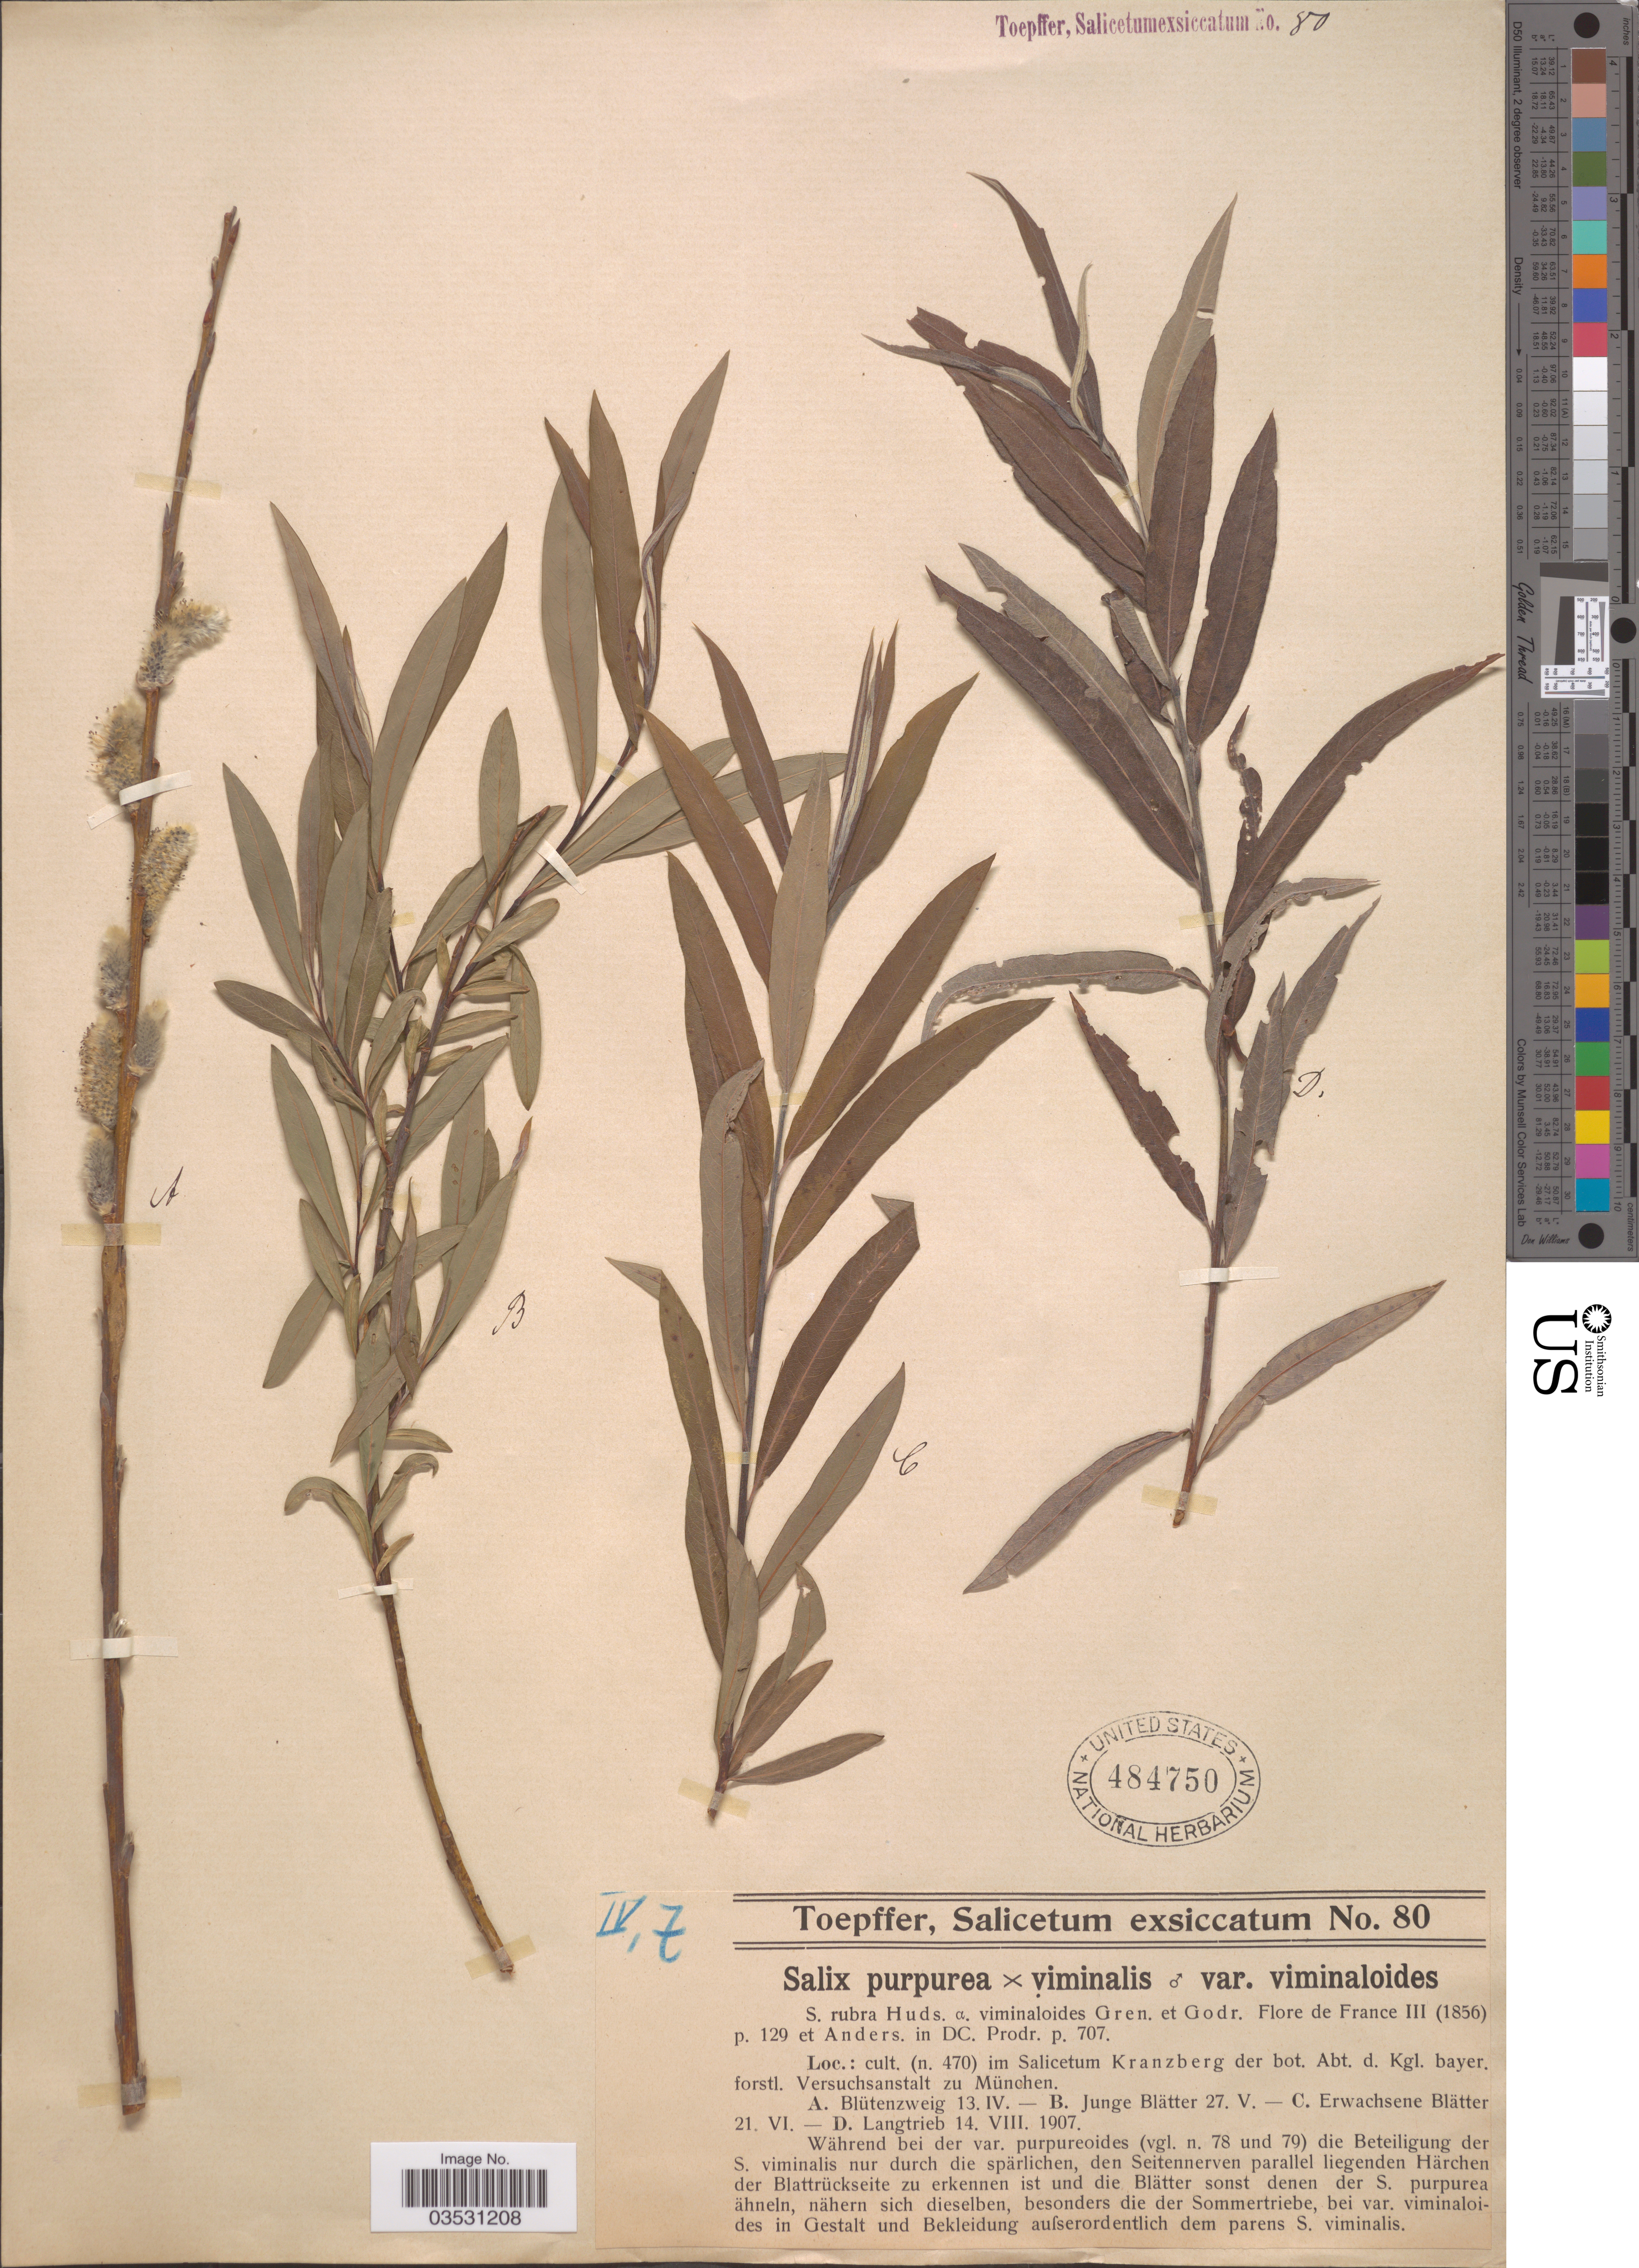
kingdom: Plantae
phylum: Tracheophyta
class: Magnoliopsida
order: Malpighiales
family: Salicaceae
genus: Salix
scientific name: Salix purpurea x S. viminalis var. viminaloides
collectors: A. Toepffer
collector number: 80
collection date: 1907-04-13/1907-08-14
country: Germany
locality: Cult. (n. 470) im Salicetum Kranzberg der bot. Abt. d. Kgl. bayer. forstl. Versuchsanstalt zu München.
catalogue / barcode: US 484750